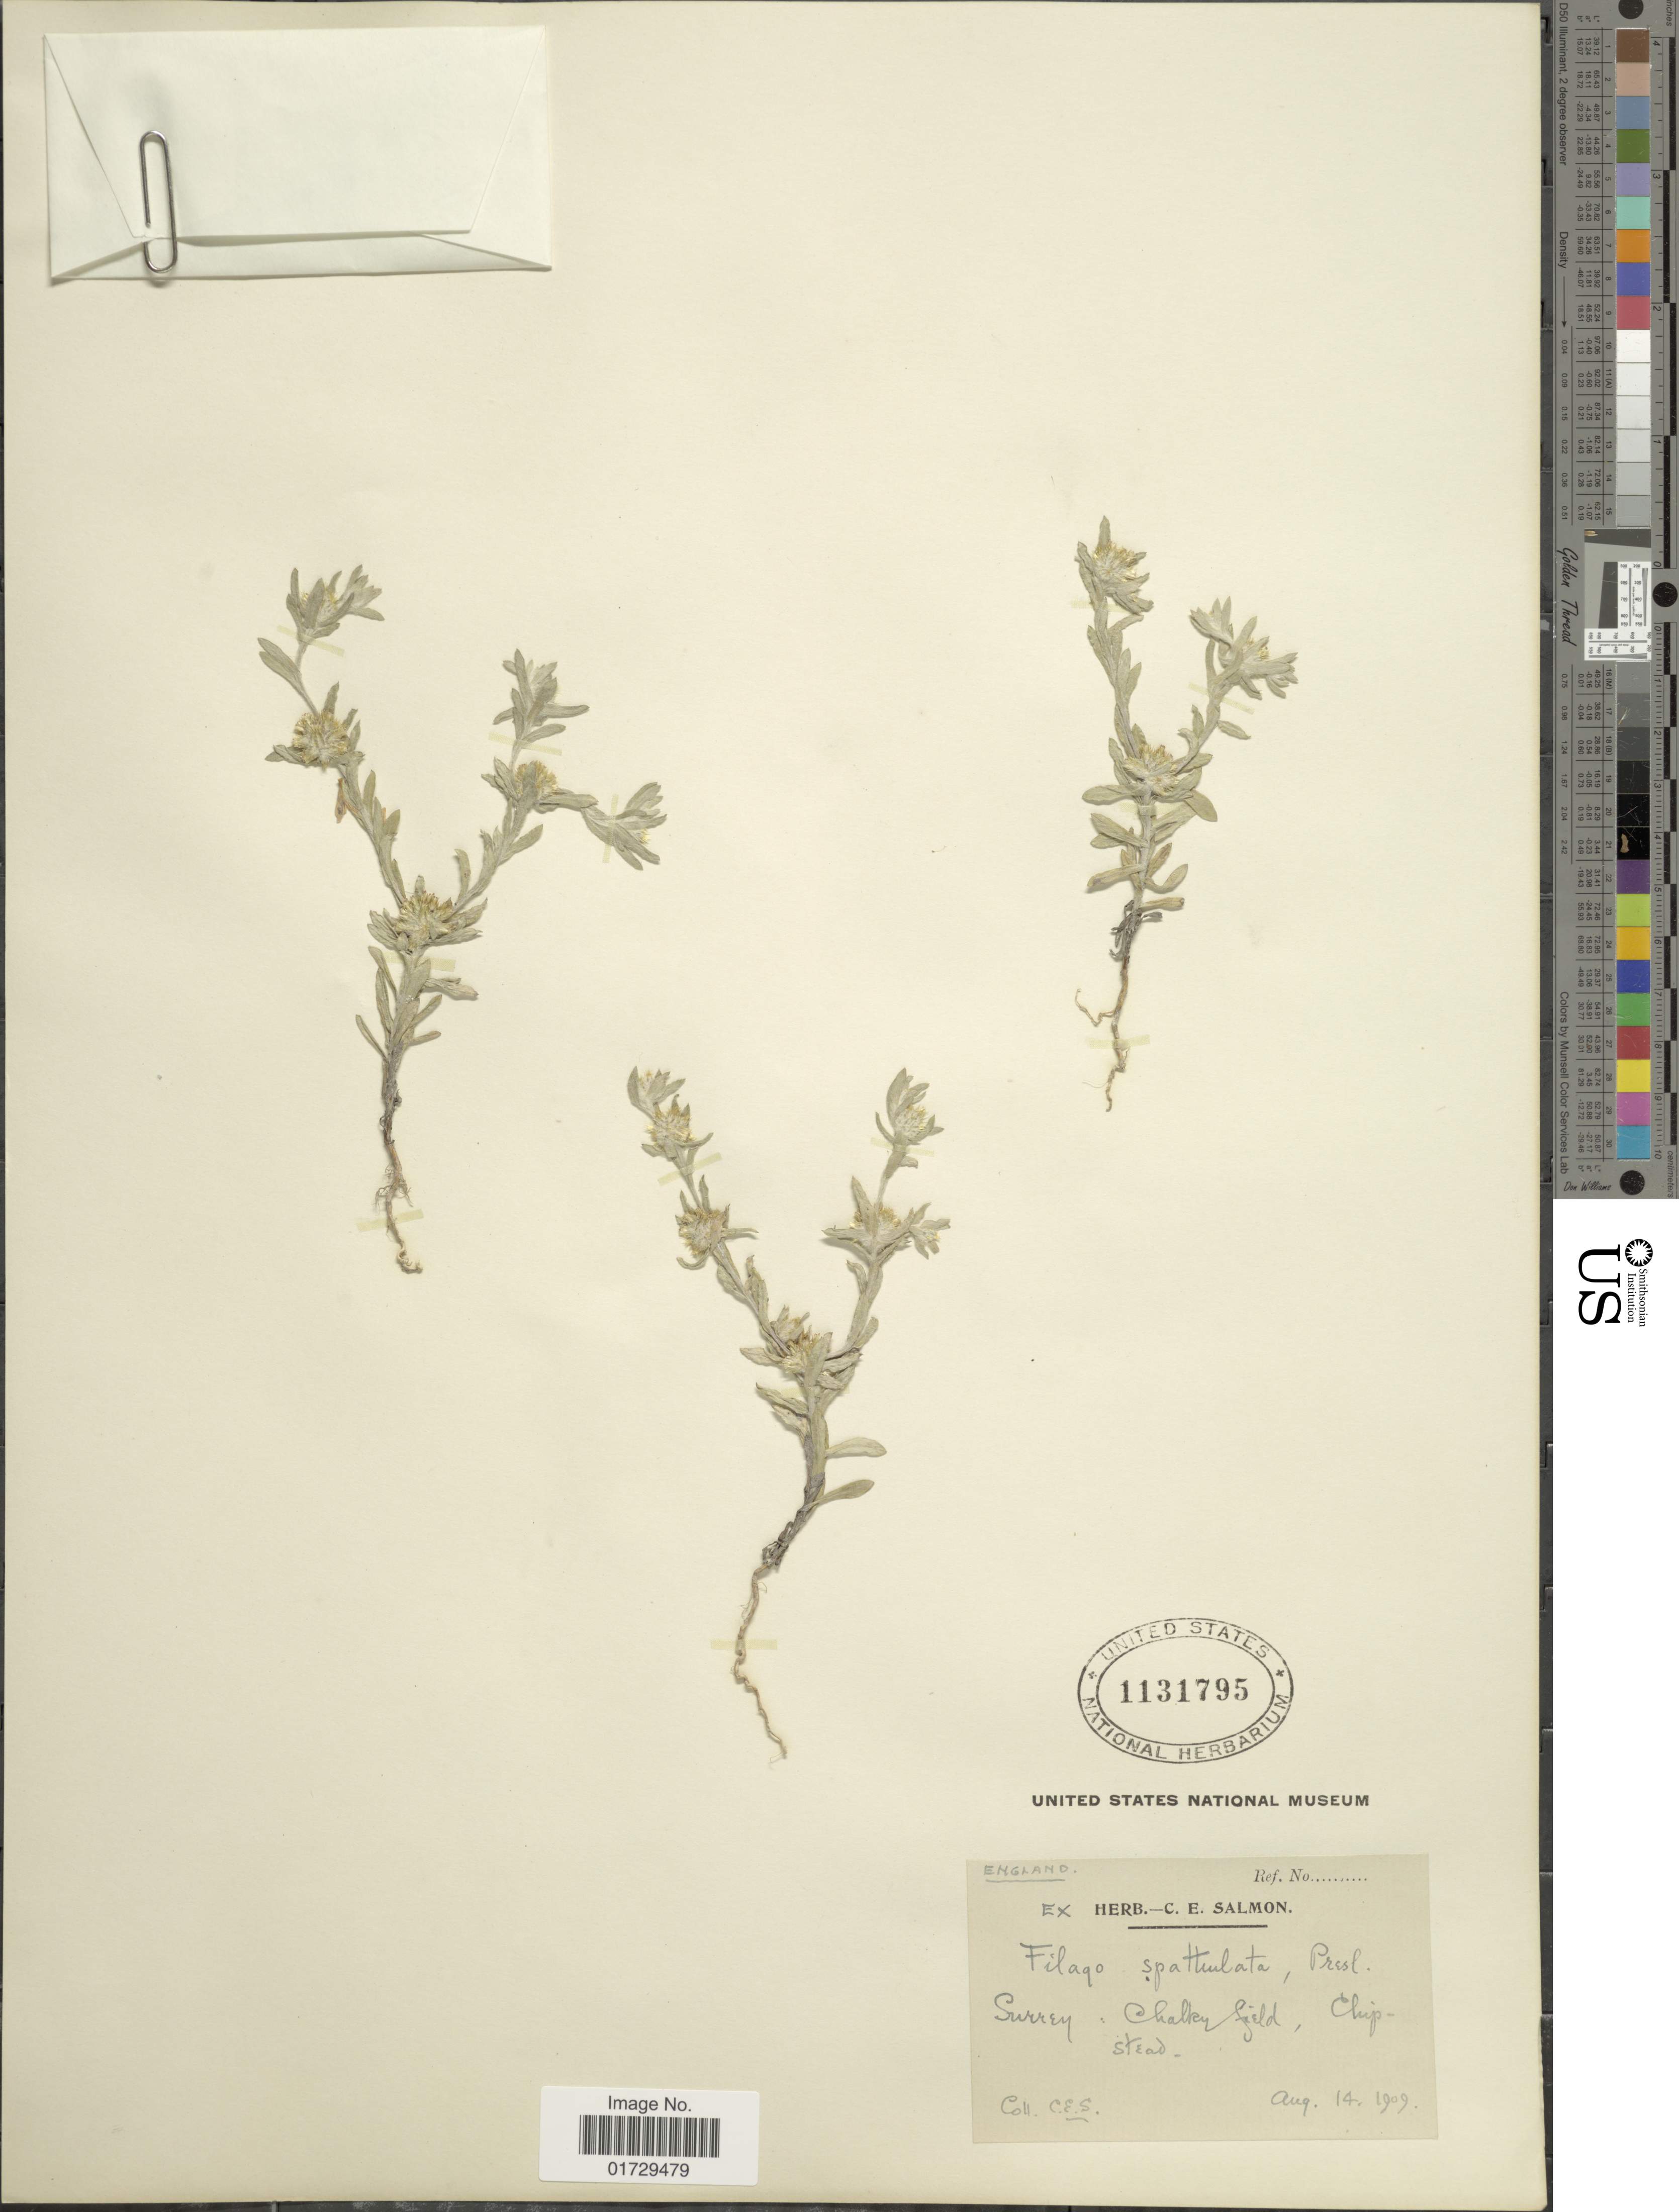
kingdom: Plantae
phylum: Tracheophyta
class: Magnoliopsida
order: Asterales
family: Asteraceae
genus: Filago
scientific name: Filago spathulata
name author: C. Presl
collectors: C. E. Salmon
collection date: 1909-08-14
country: United Kingdom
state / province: England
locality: Surrey: Chalky field, Chipstead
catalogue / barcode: US 1131795